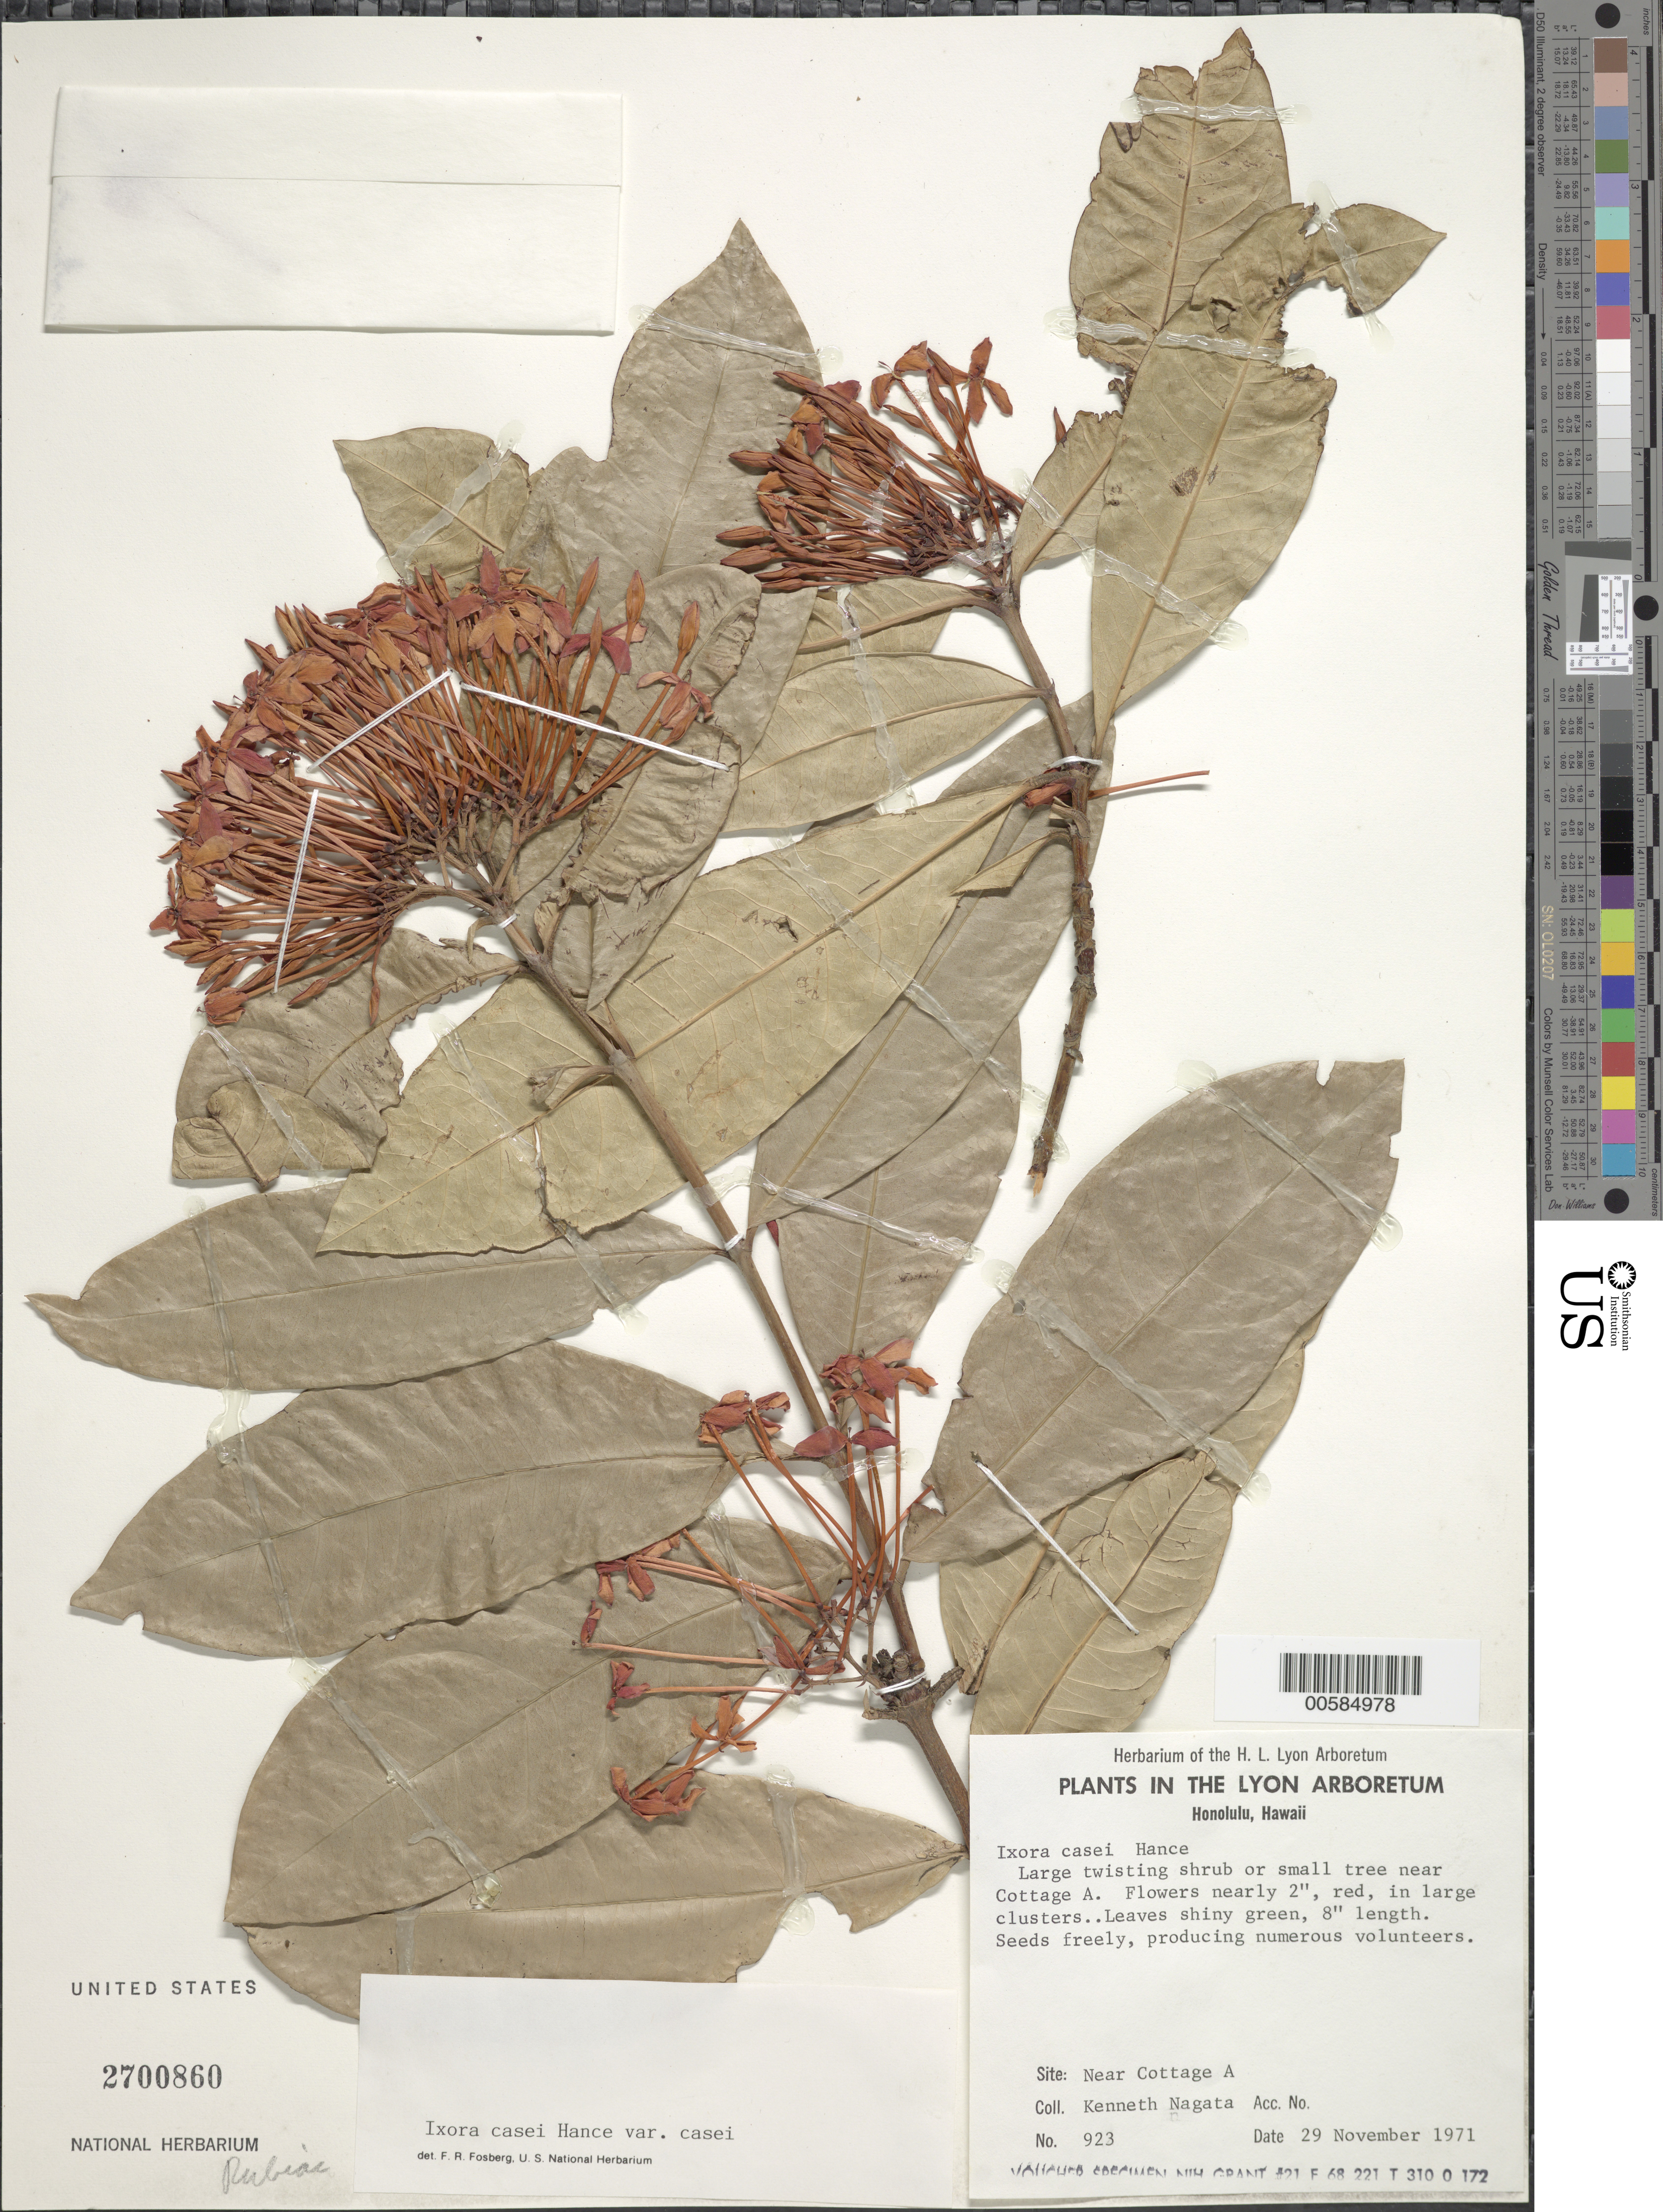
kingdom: Plantae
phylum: Tracheophyta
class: Magnoliopsida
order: Gentianales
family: Rubiaceae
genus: Ixora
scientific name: Ixora casei var. casei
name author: Hance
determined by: Fosberg, F. R.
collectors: K. Nagata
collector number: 923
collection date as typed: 29 Nov 1971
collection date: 1971-11-29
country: United States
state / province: Hawaii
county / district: Honolulu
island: Oahu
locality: Lyon Arboretum, Honolulu, Near Cottage A.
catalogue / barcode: US 2700860